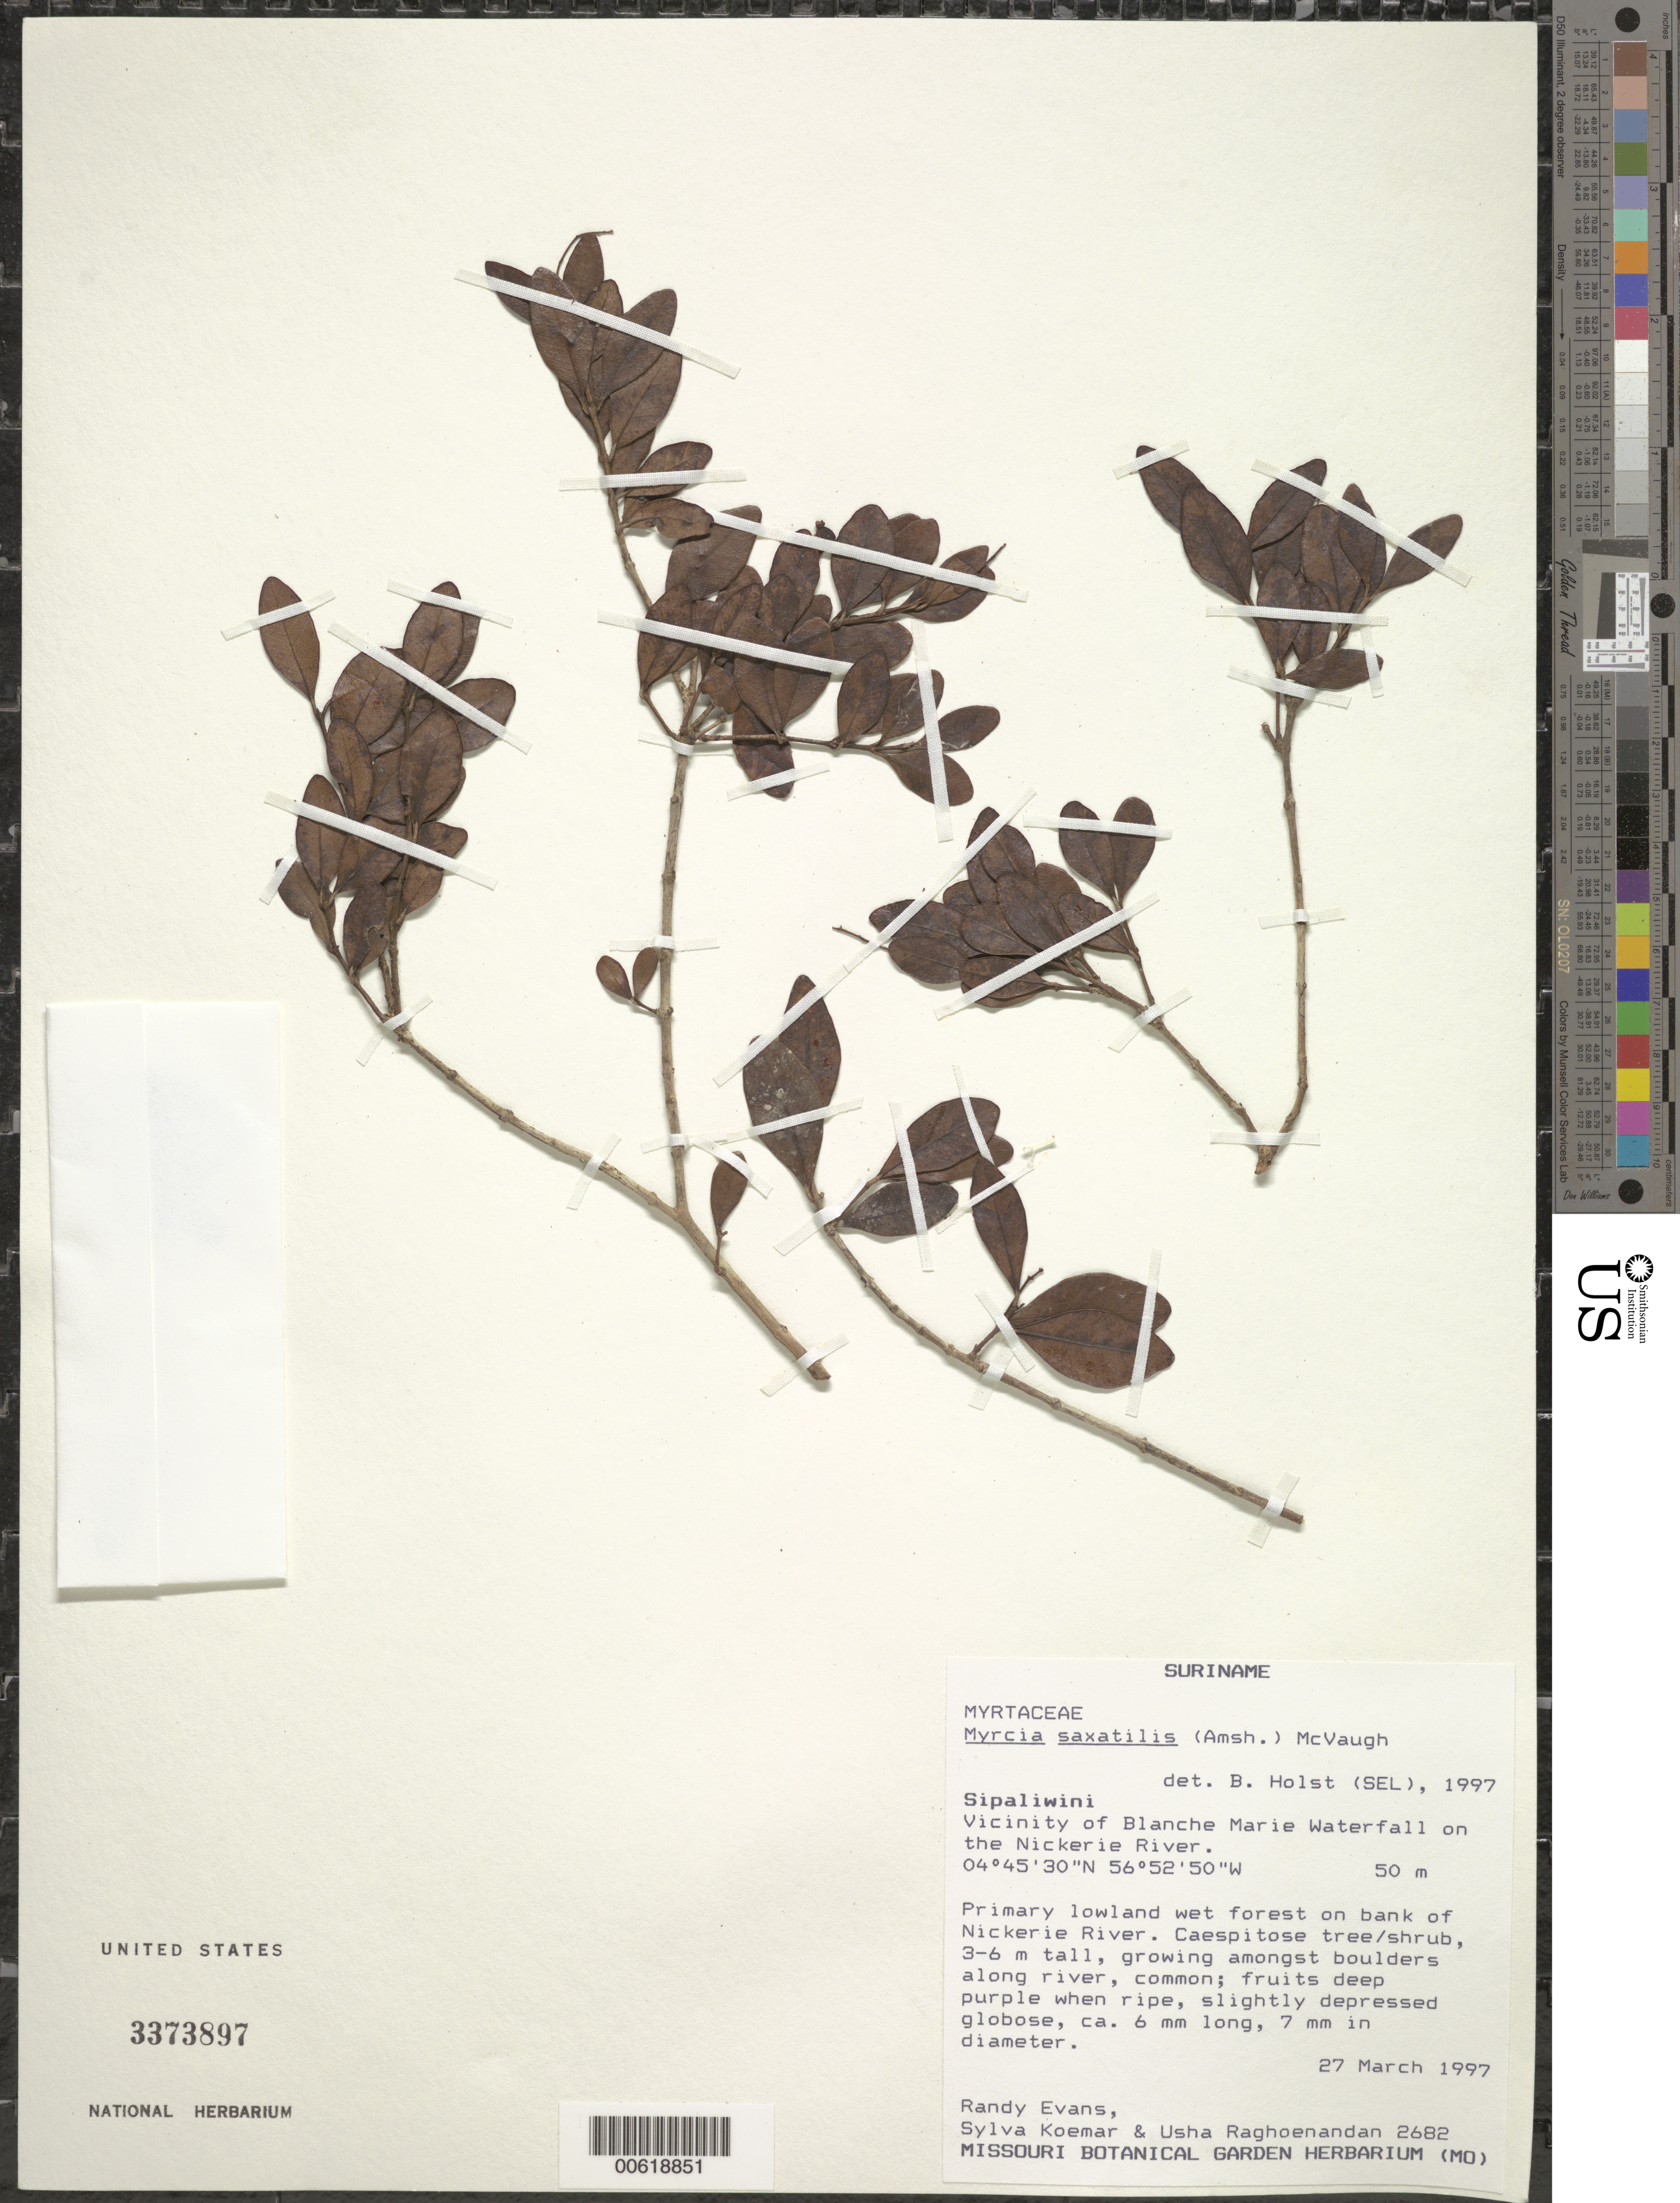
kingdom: Plantae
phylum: Tracheophyta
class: Magnoliopsida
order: Myrtales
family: Myrtaceae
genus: Myrcia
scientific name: Myrcia saxatilis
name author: (Amshoff) McVaugh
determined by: Holst, Bruce K.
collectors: R. Evans, S. Koemar & U. Raghoenandan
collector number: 2682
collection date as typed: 27-Mar-97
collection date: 1997-03-27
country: Suriname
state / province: Sipaliwini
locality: Blanche Marie Waterfall, vic., on Nickerie R.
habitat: Primary lowland forest, riverbank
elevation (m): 50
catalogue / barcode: US 3373897